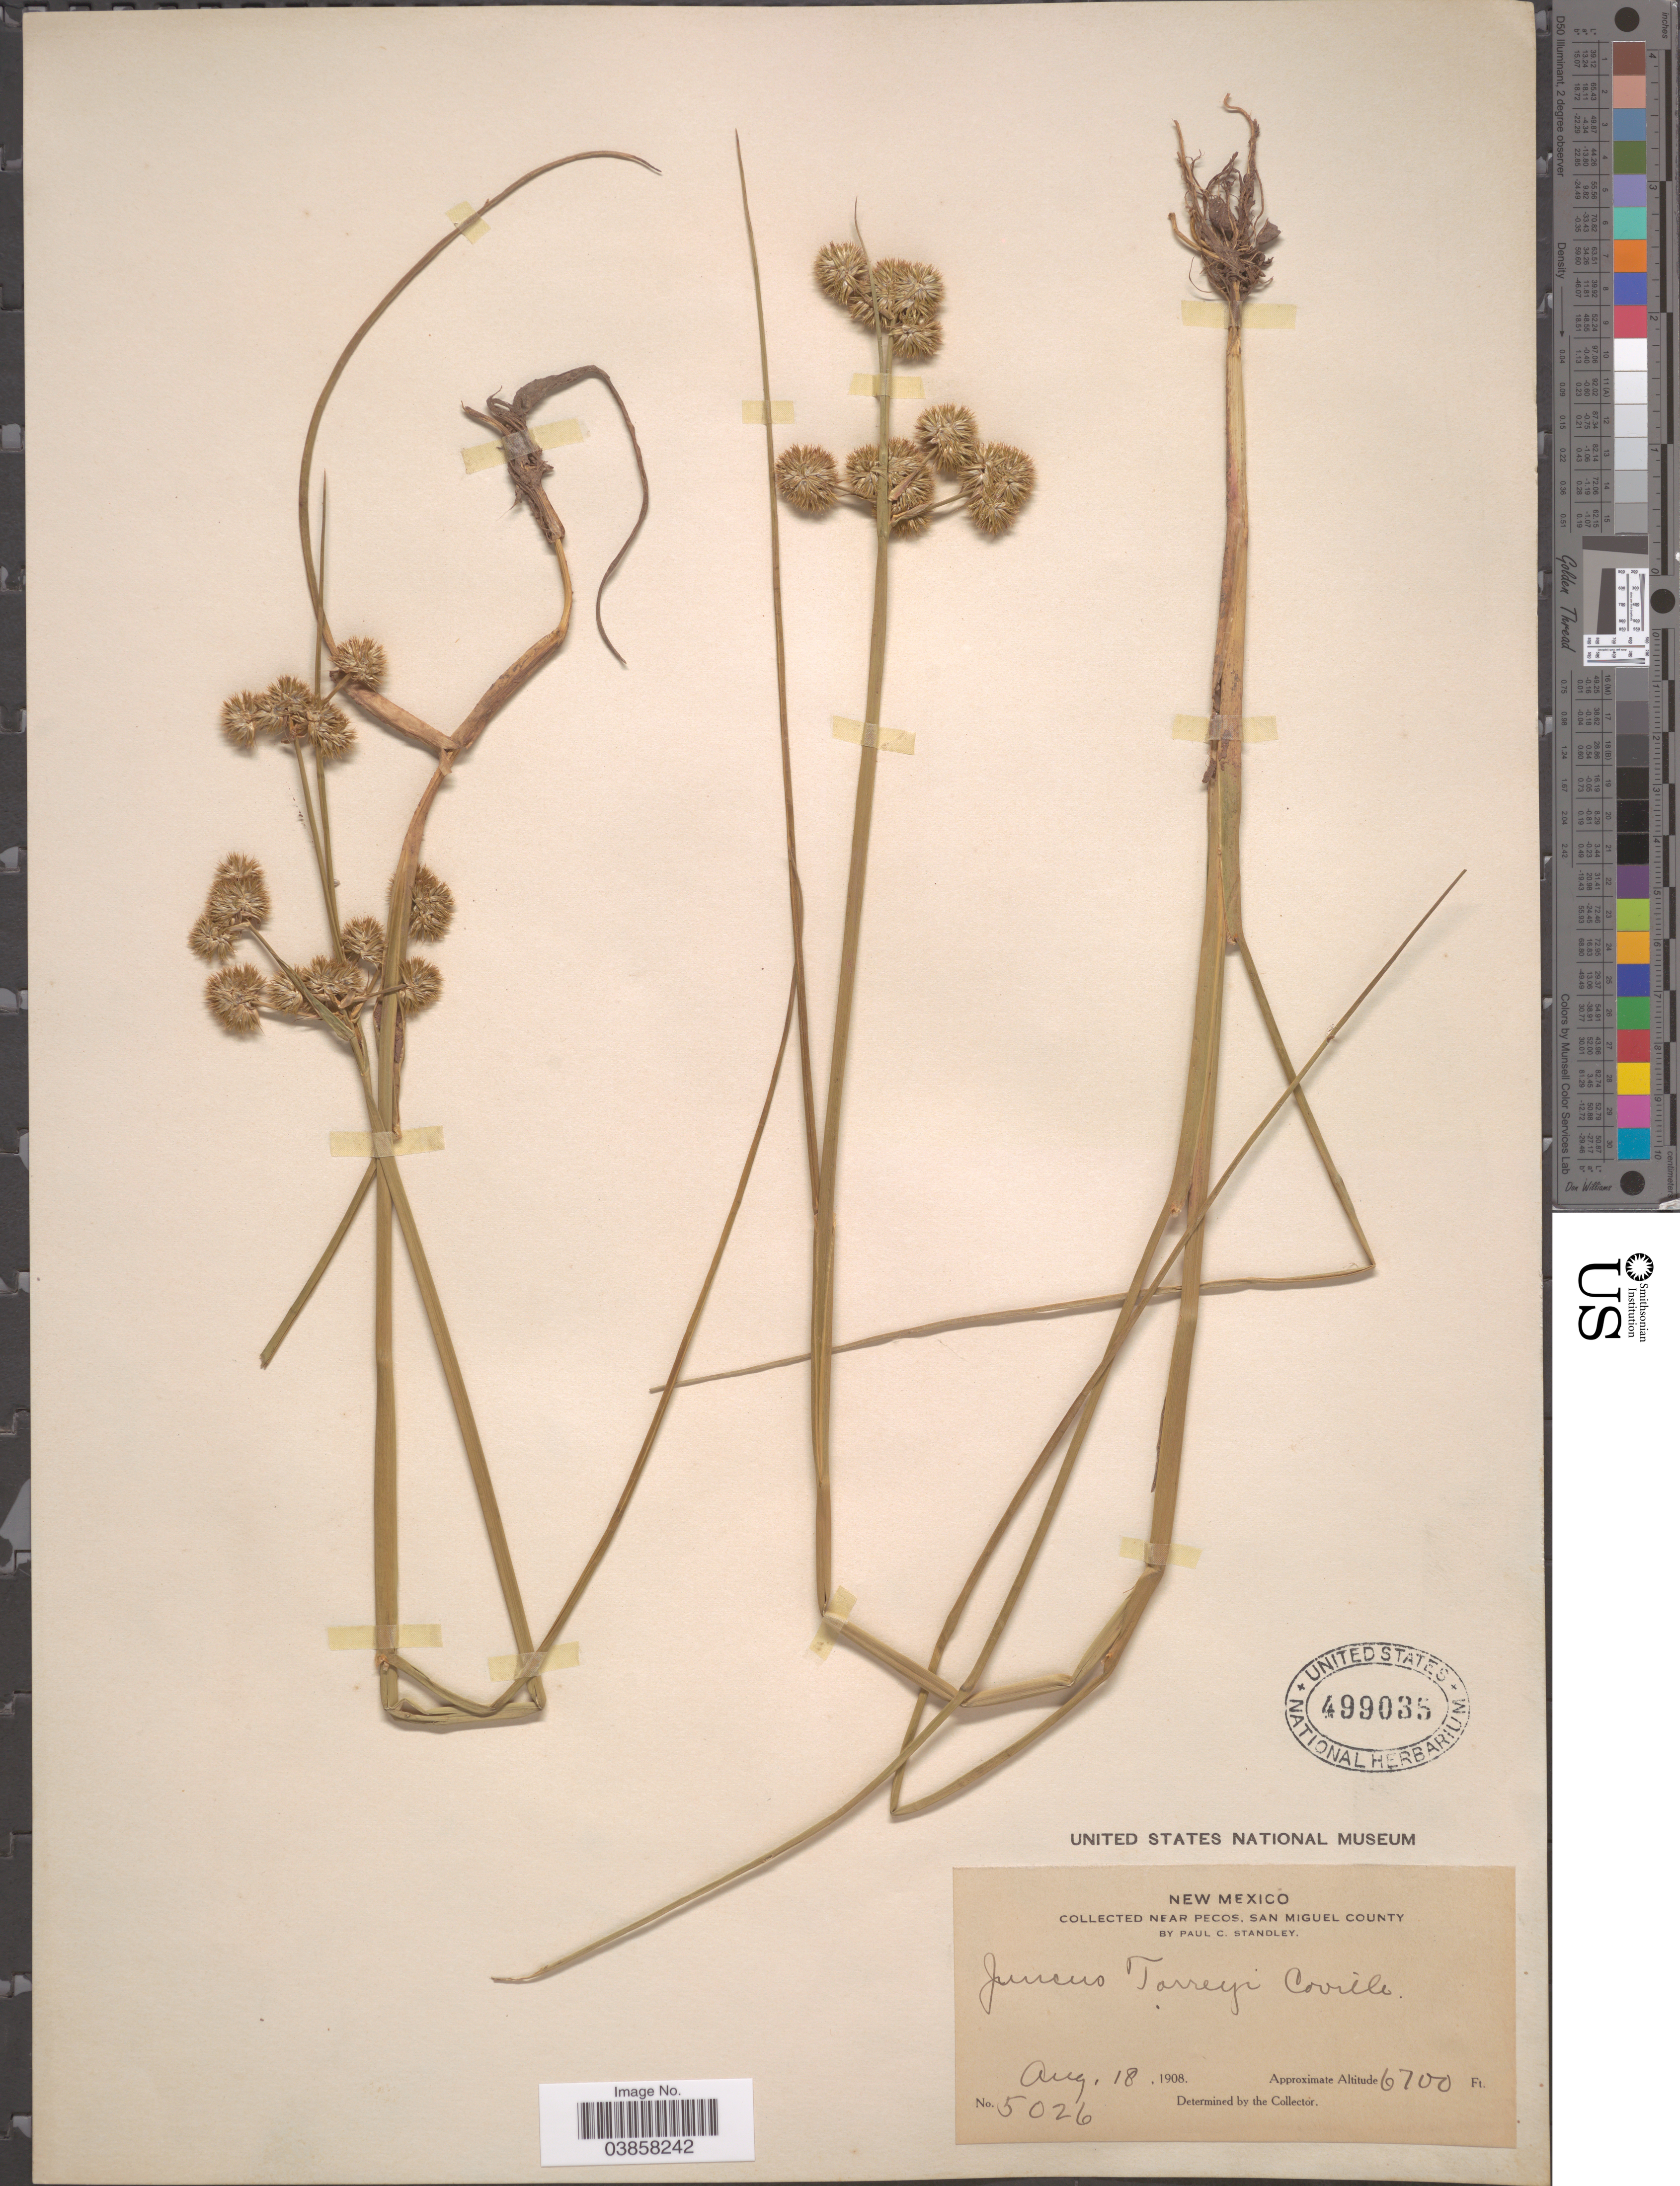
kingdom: Plantae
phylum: Tracheophyta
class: Liliopsida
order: Poales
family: Juncaceae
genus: Juncus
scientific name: Juncus torreyi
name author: Coville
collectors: P. C. Standley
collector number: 5026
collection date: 1908-08-18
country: United States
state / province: New Mexico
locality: Near Pecos, San Miguel County.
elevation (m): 2042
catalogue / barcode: US 499035